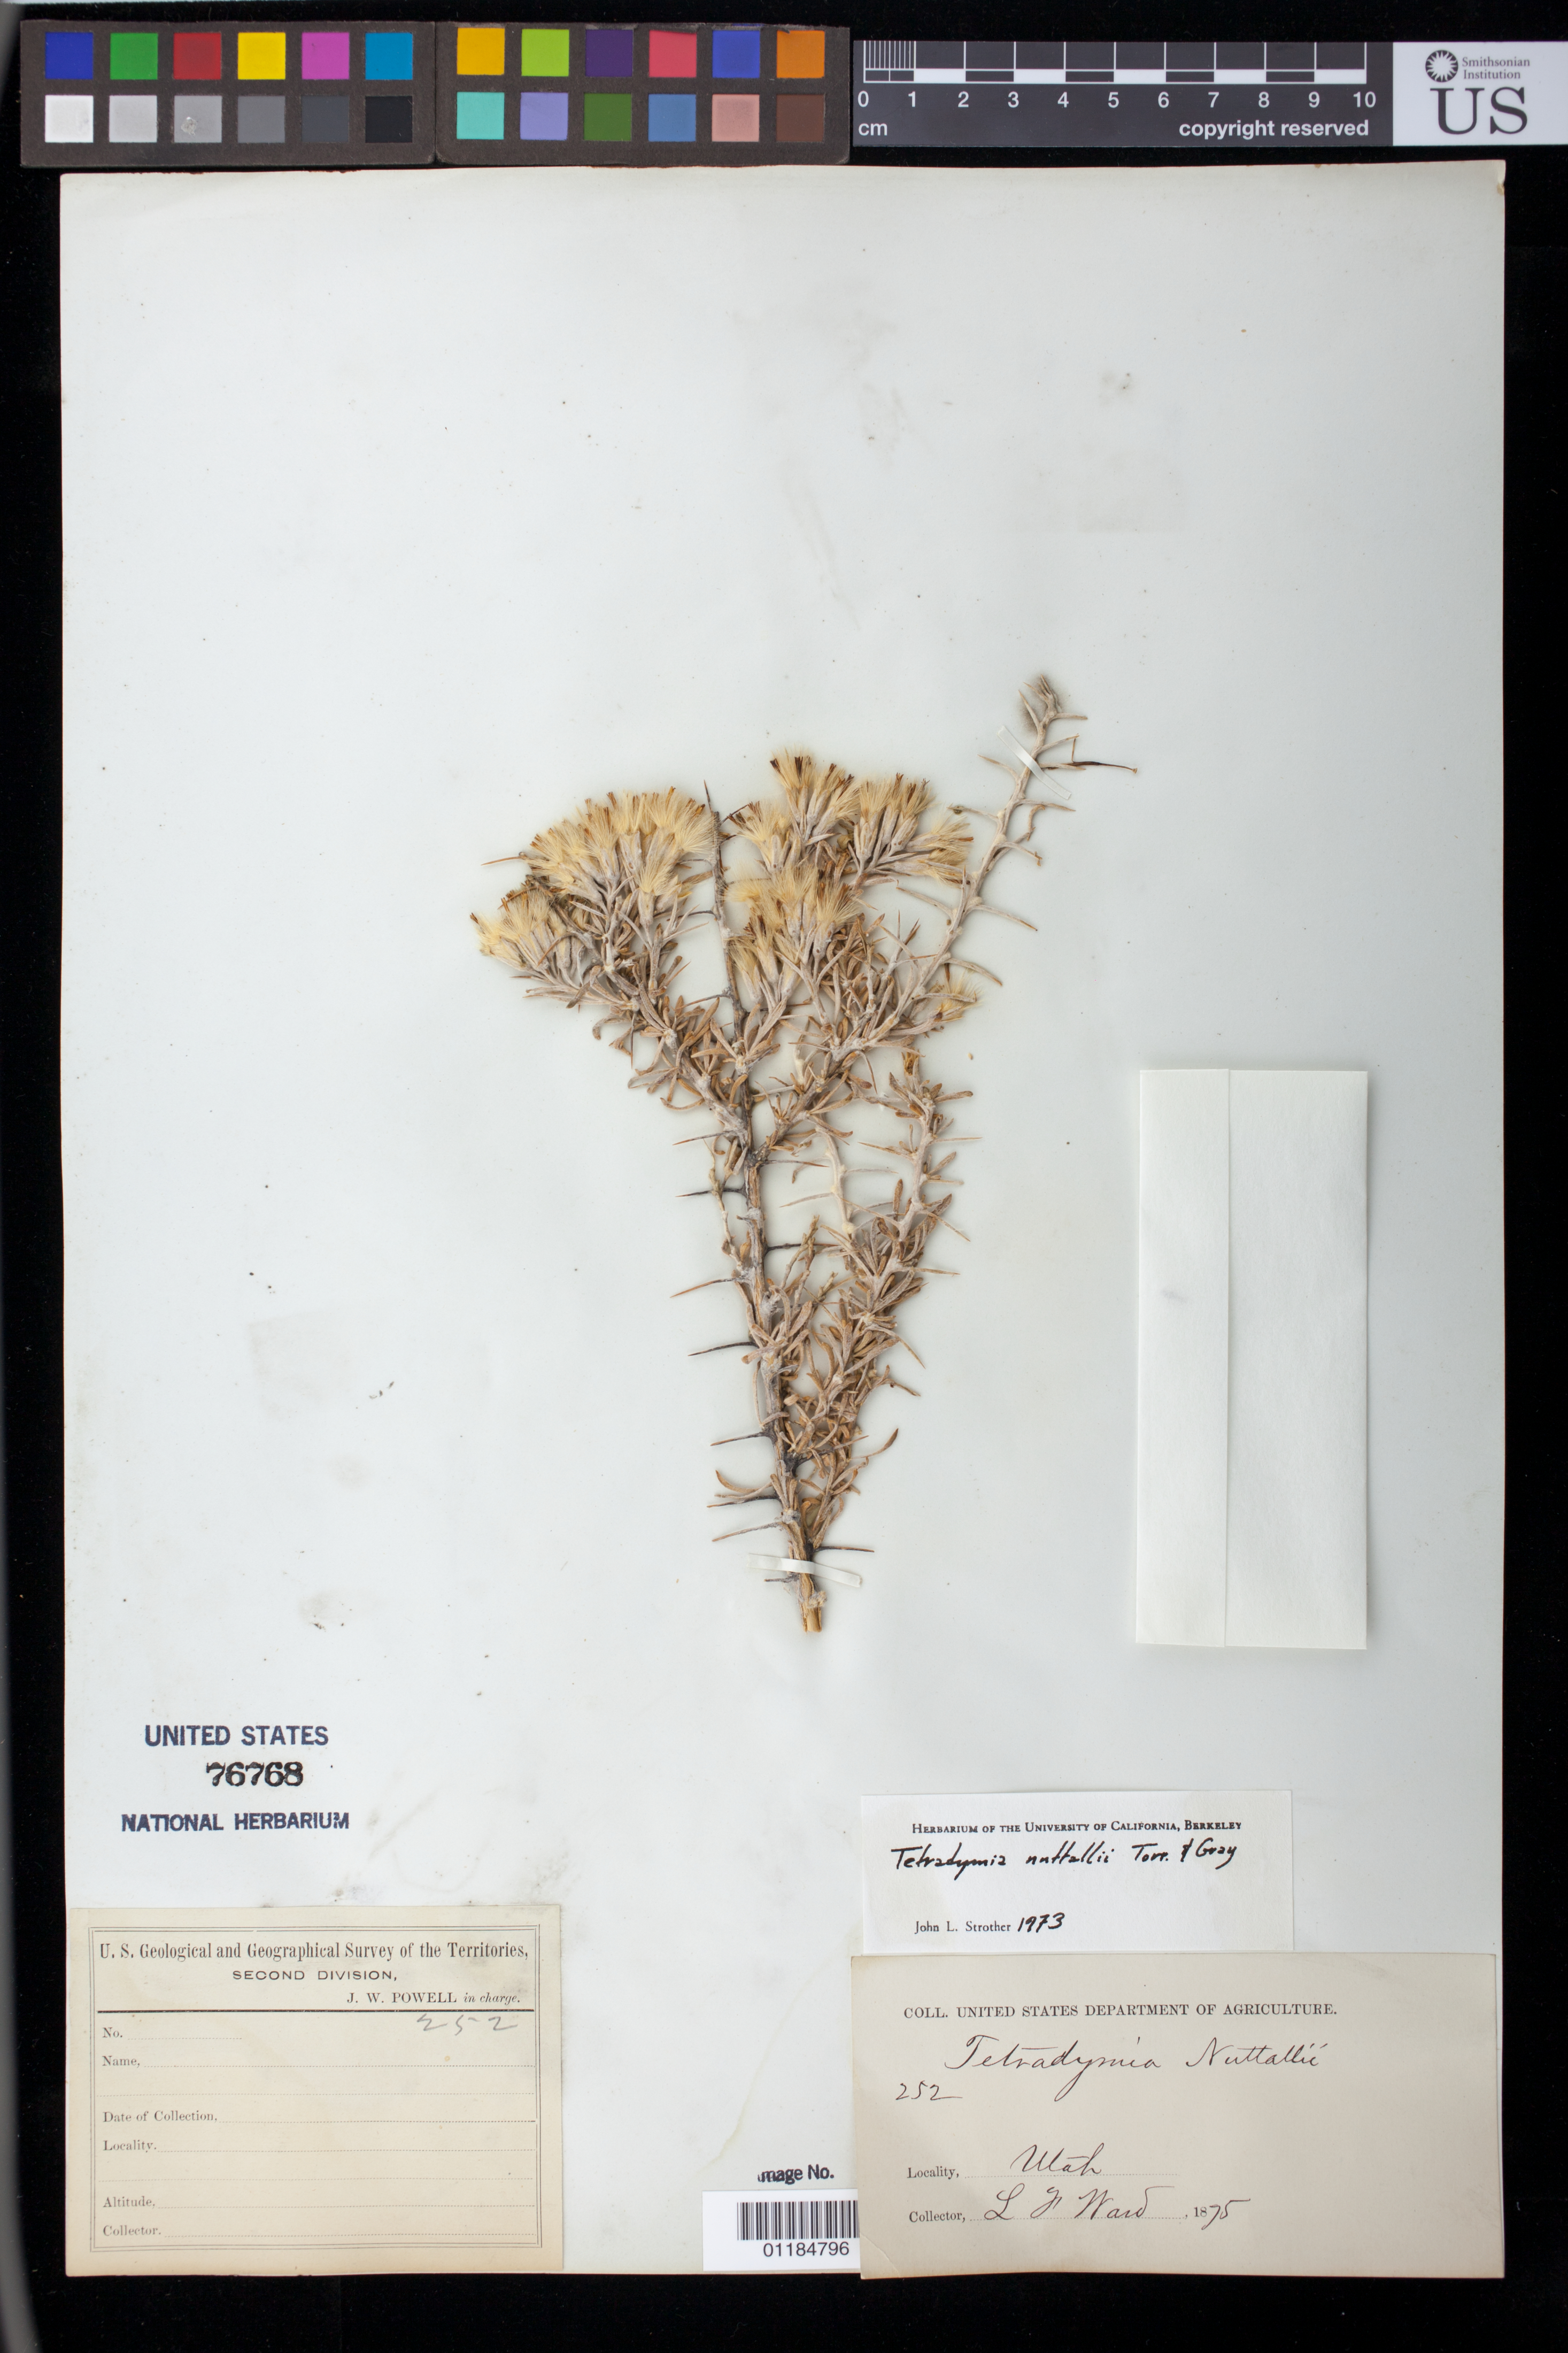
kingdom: Plantae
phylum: Tracheophyta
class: Magnoliopsida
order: Asterales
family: Asteraceae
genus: Tetradymia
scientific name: Tetradymia nuttallii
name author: Torr. & A. Gray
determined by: Strother, J. L., (UC), University of California Berkeley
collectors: L. F. Ward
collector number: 252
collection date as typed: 1875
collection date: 1875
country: United States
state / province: Utah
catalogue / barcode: US 76768